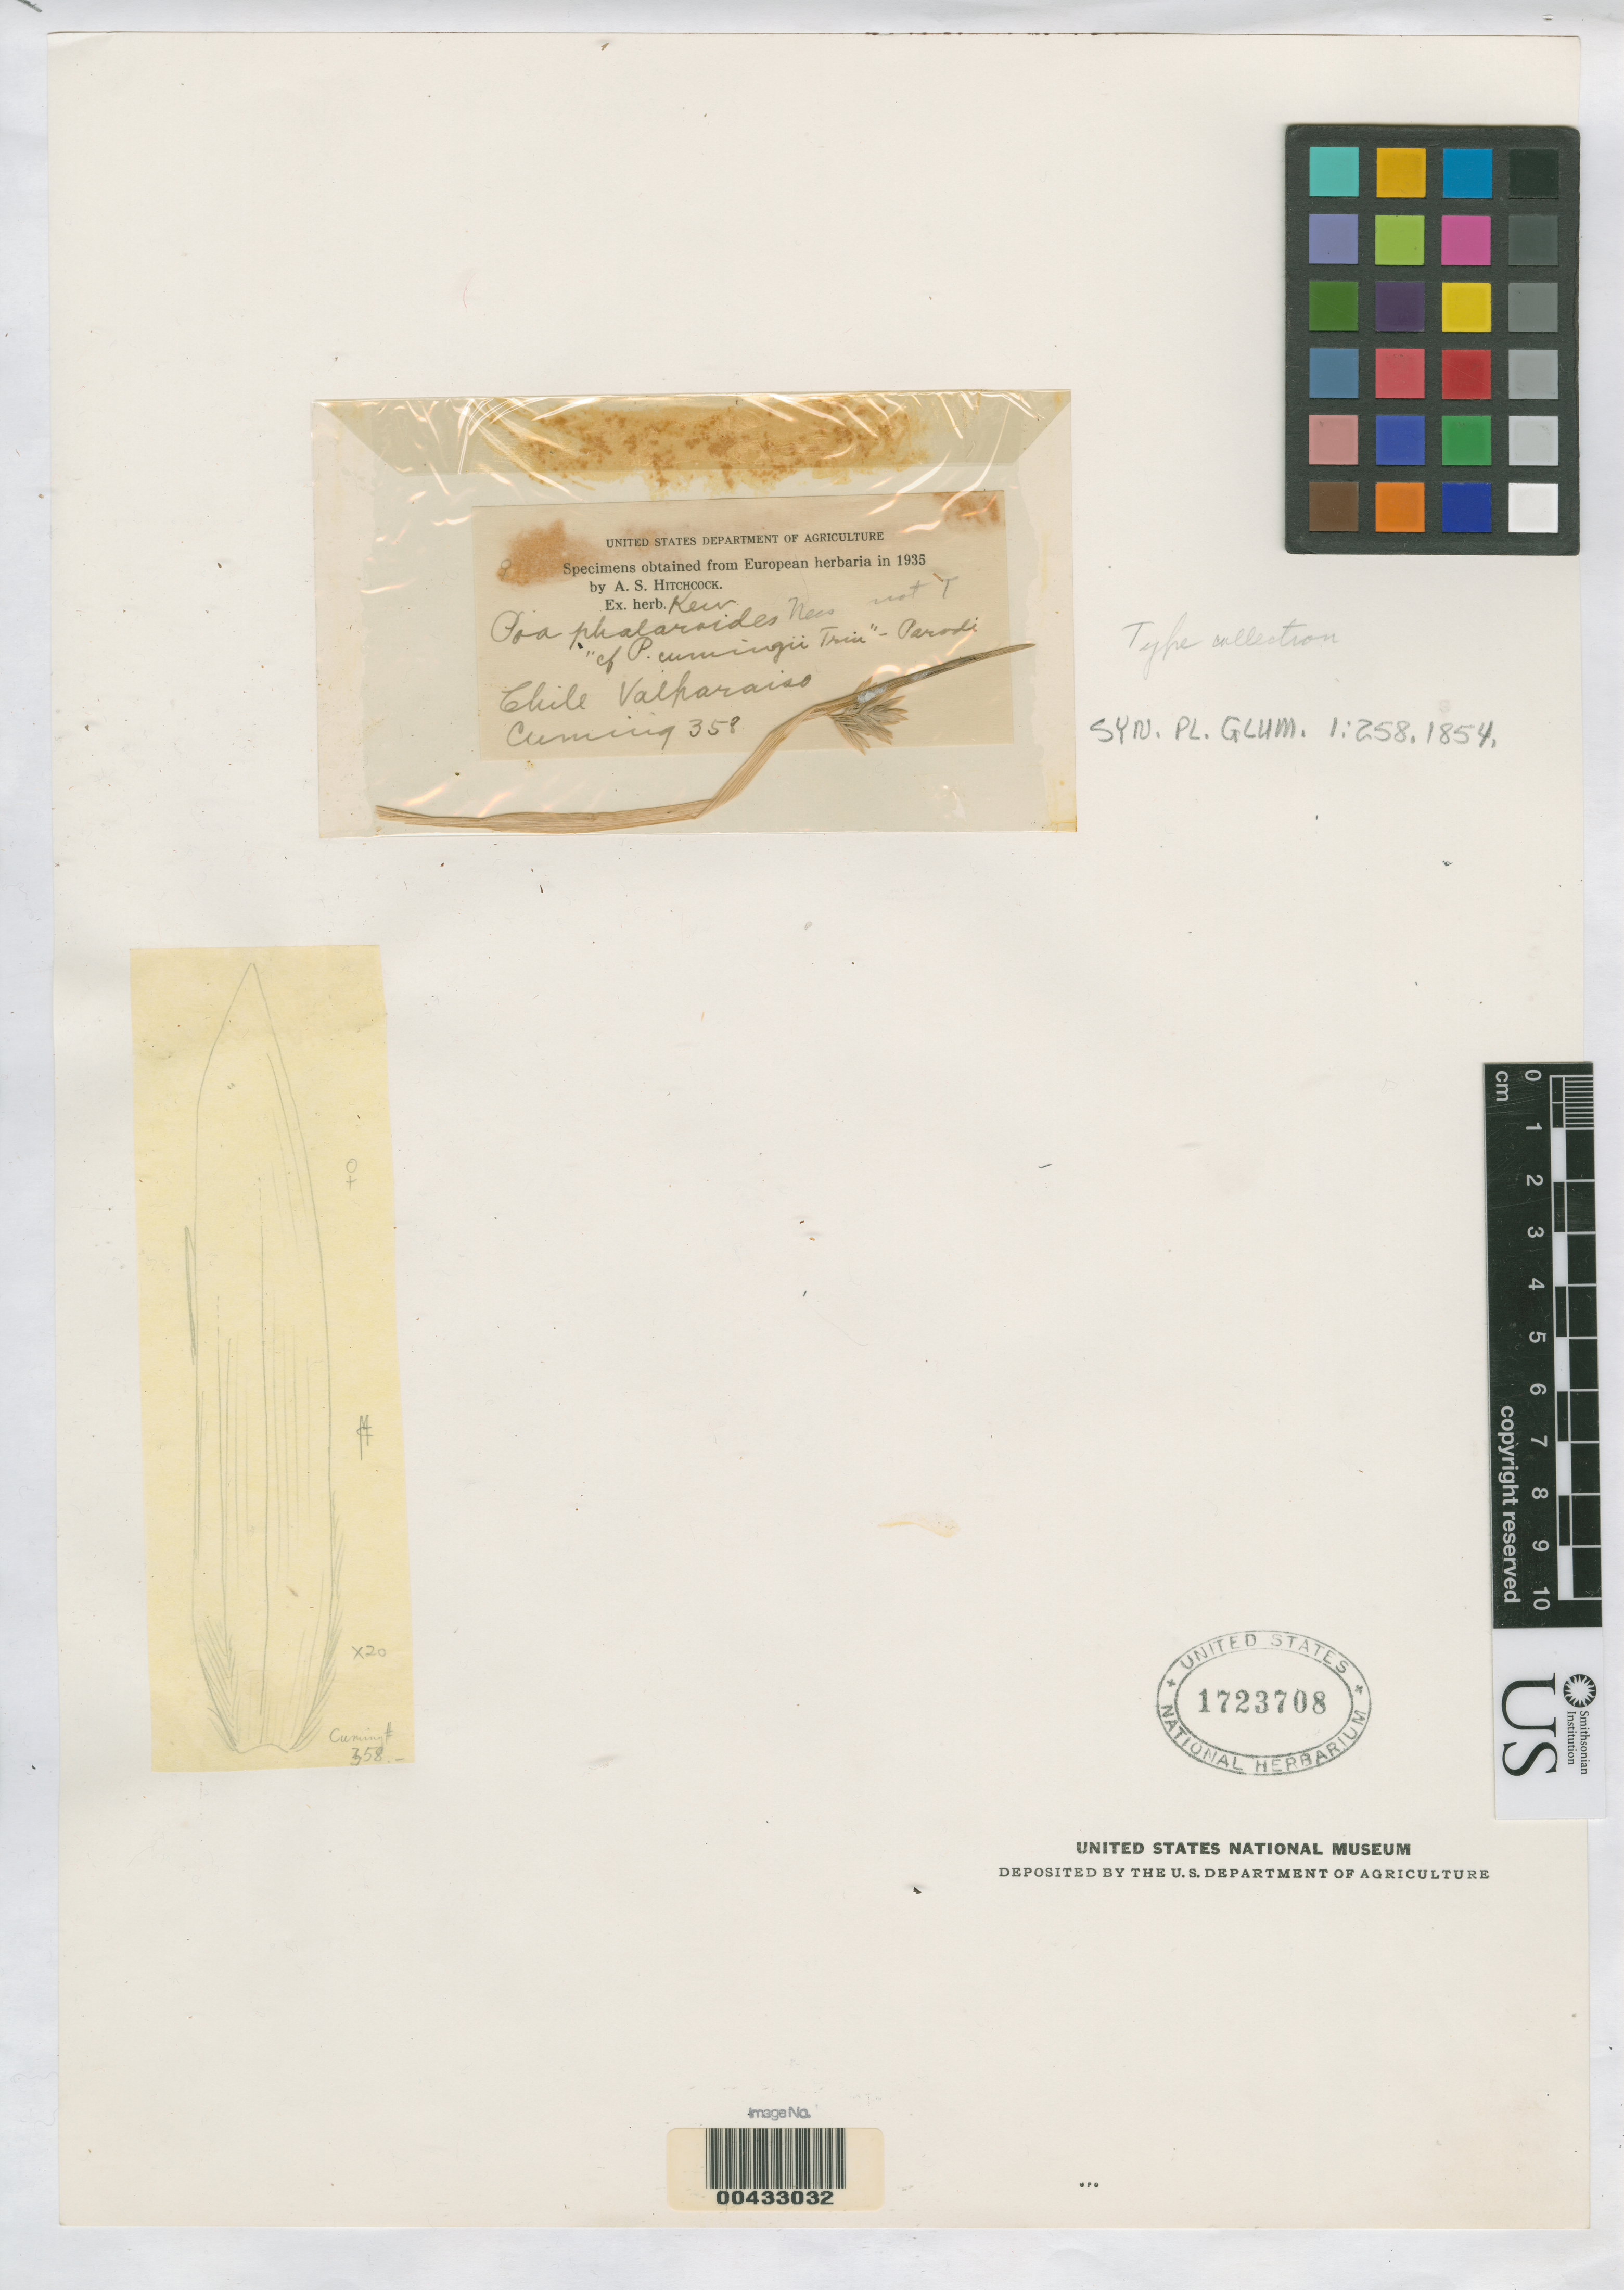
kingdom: Plantae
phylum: Tracheophyta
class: Liliopsida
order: Poales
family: Poaceae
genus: Poa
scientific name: Poa phalaroides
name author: Nees ex Steud.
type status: Isotype Fragment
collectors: H. Cuming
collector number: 358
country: Chile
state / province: Valparaíso (V)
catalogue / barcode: US 1723708